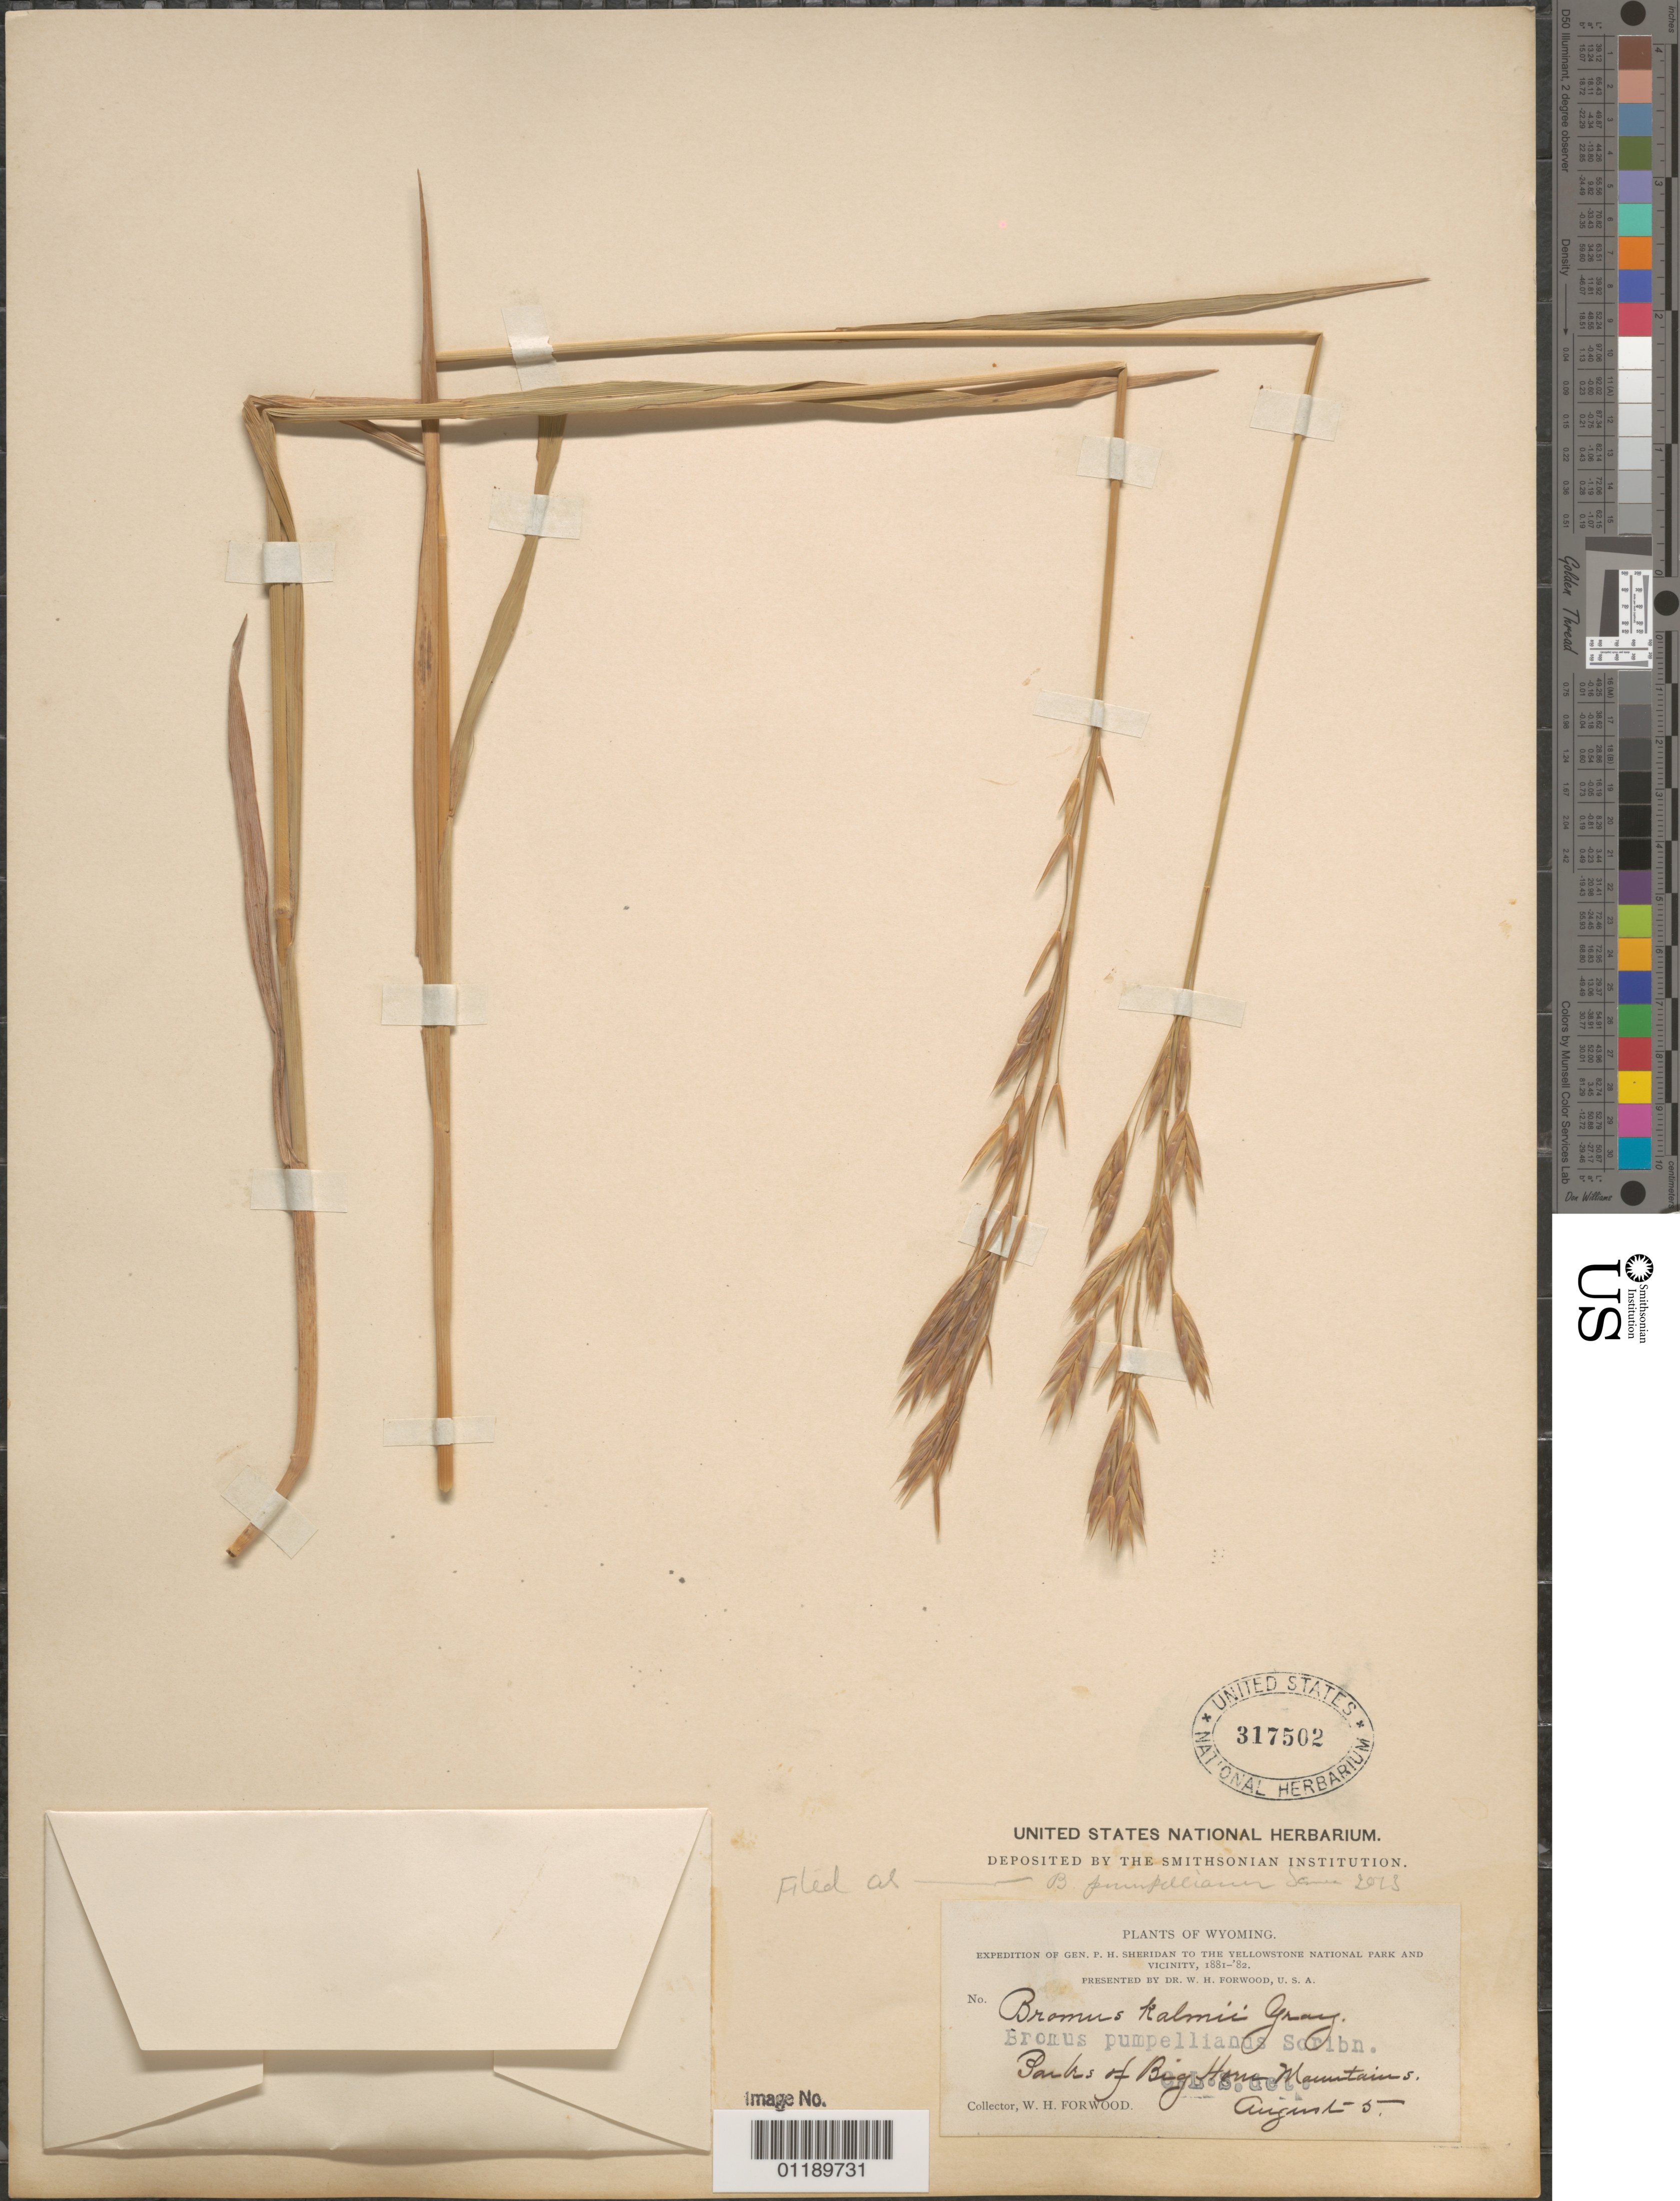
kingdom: Plantae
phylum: Tracheophyta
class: Liliopsida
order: Poales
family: Poaceae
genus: Bromus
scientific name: Bromus pumpellianus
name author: Scribn.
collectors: W. Forwood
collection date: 1881-08-05 or 1882-08-05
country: United States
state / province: Wyoming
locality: Parks of Big Horn Mountains.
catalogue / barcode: US 317502